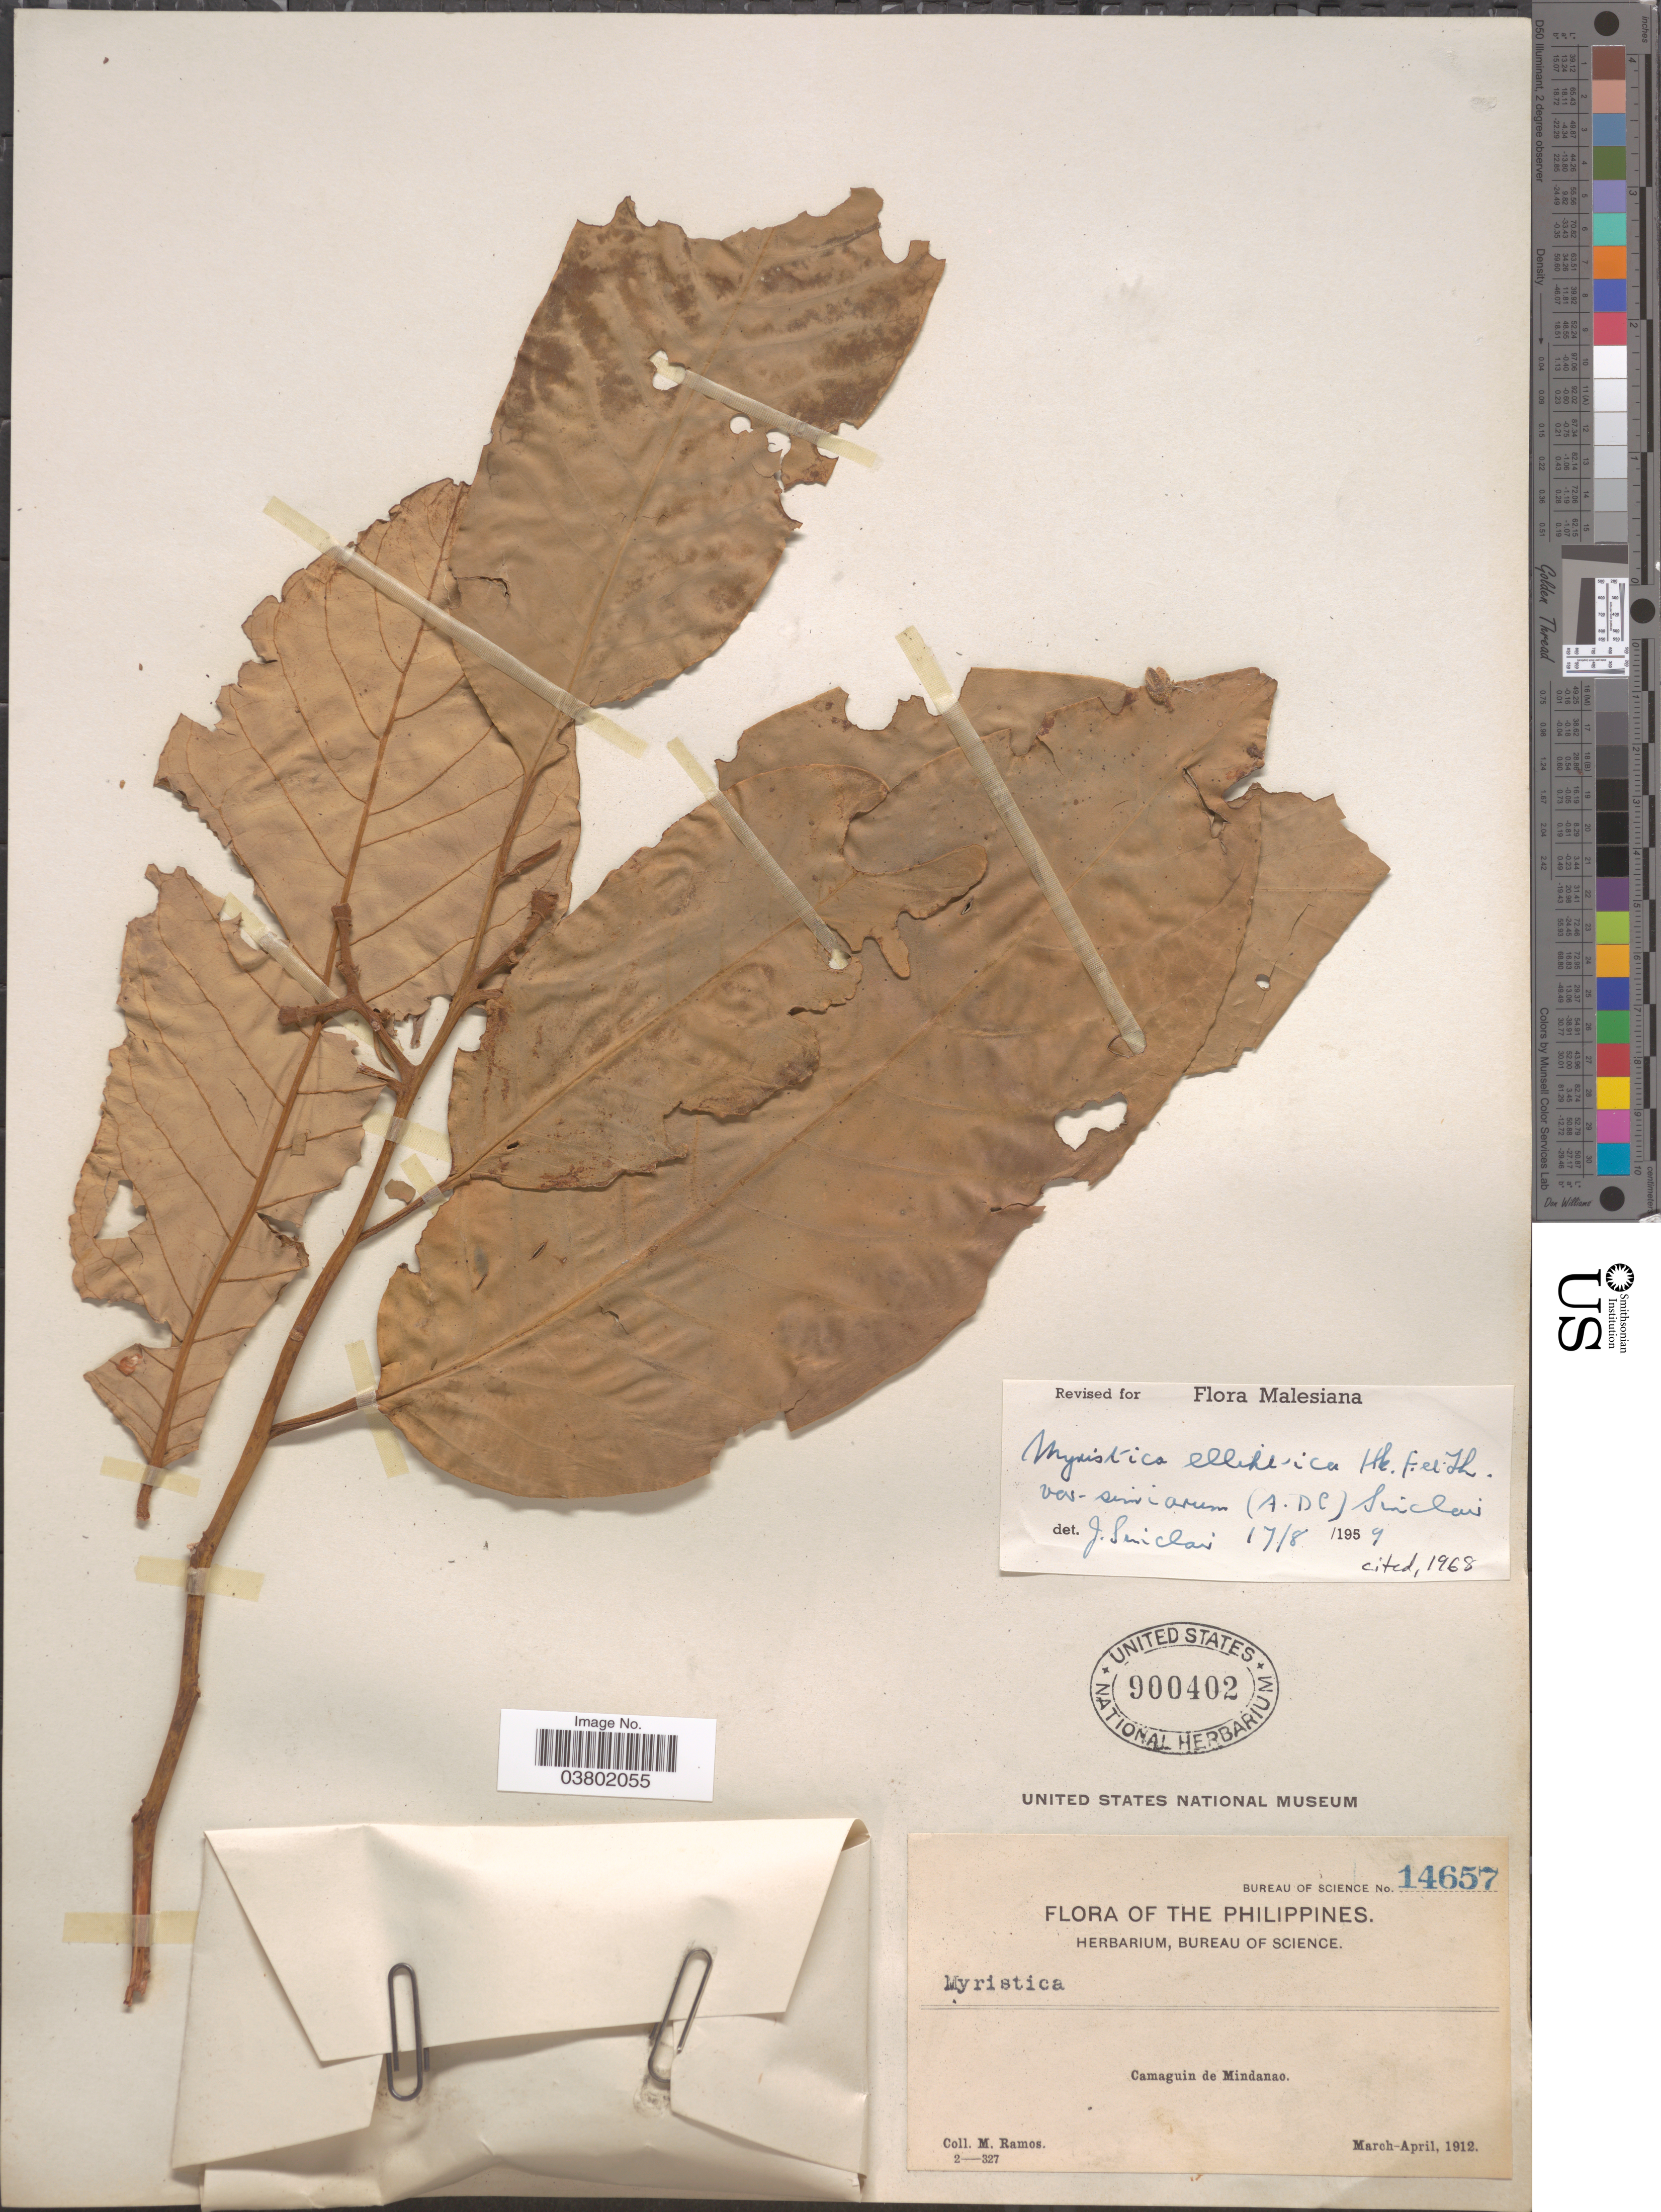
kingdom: Plantae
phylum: Tracheophyta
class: Magnoliopsida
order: Magnoliales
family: Myristicaceae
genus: Myristica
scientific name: Myristica elliptica var. simiarum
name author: (A. DC.) J. Sinclair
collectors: M. Ramos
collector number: Bureau of Science 14657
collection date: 1912-03/1912-04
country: Philippines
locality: Camaguin de Mindanao.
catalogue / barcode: US 900402